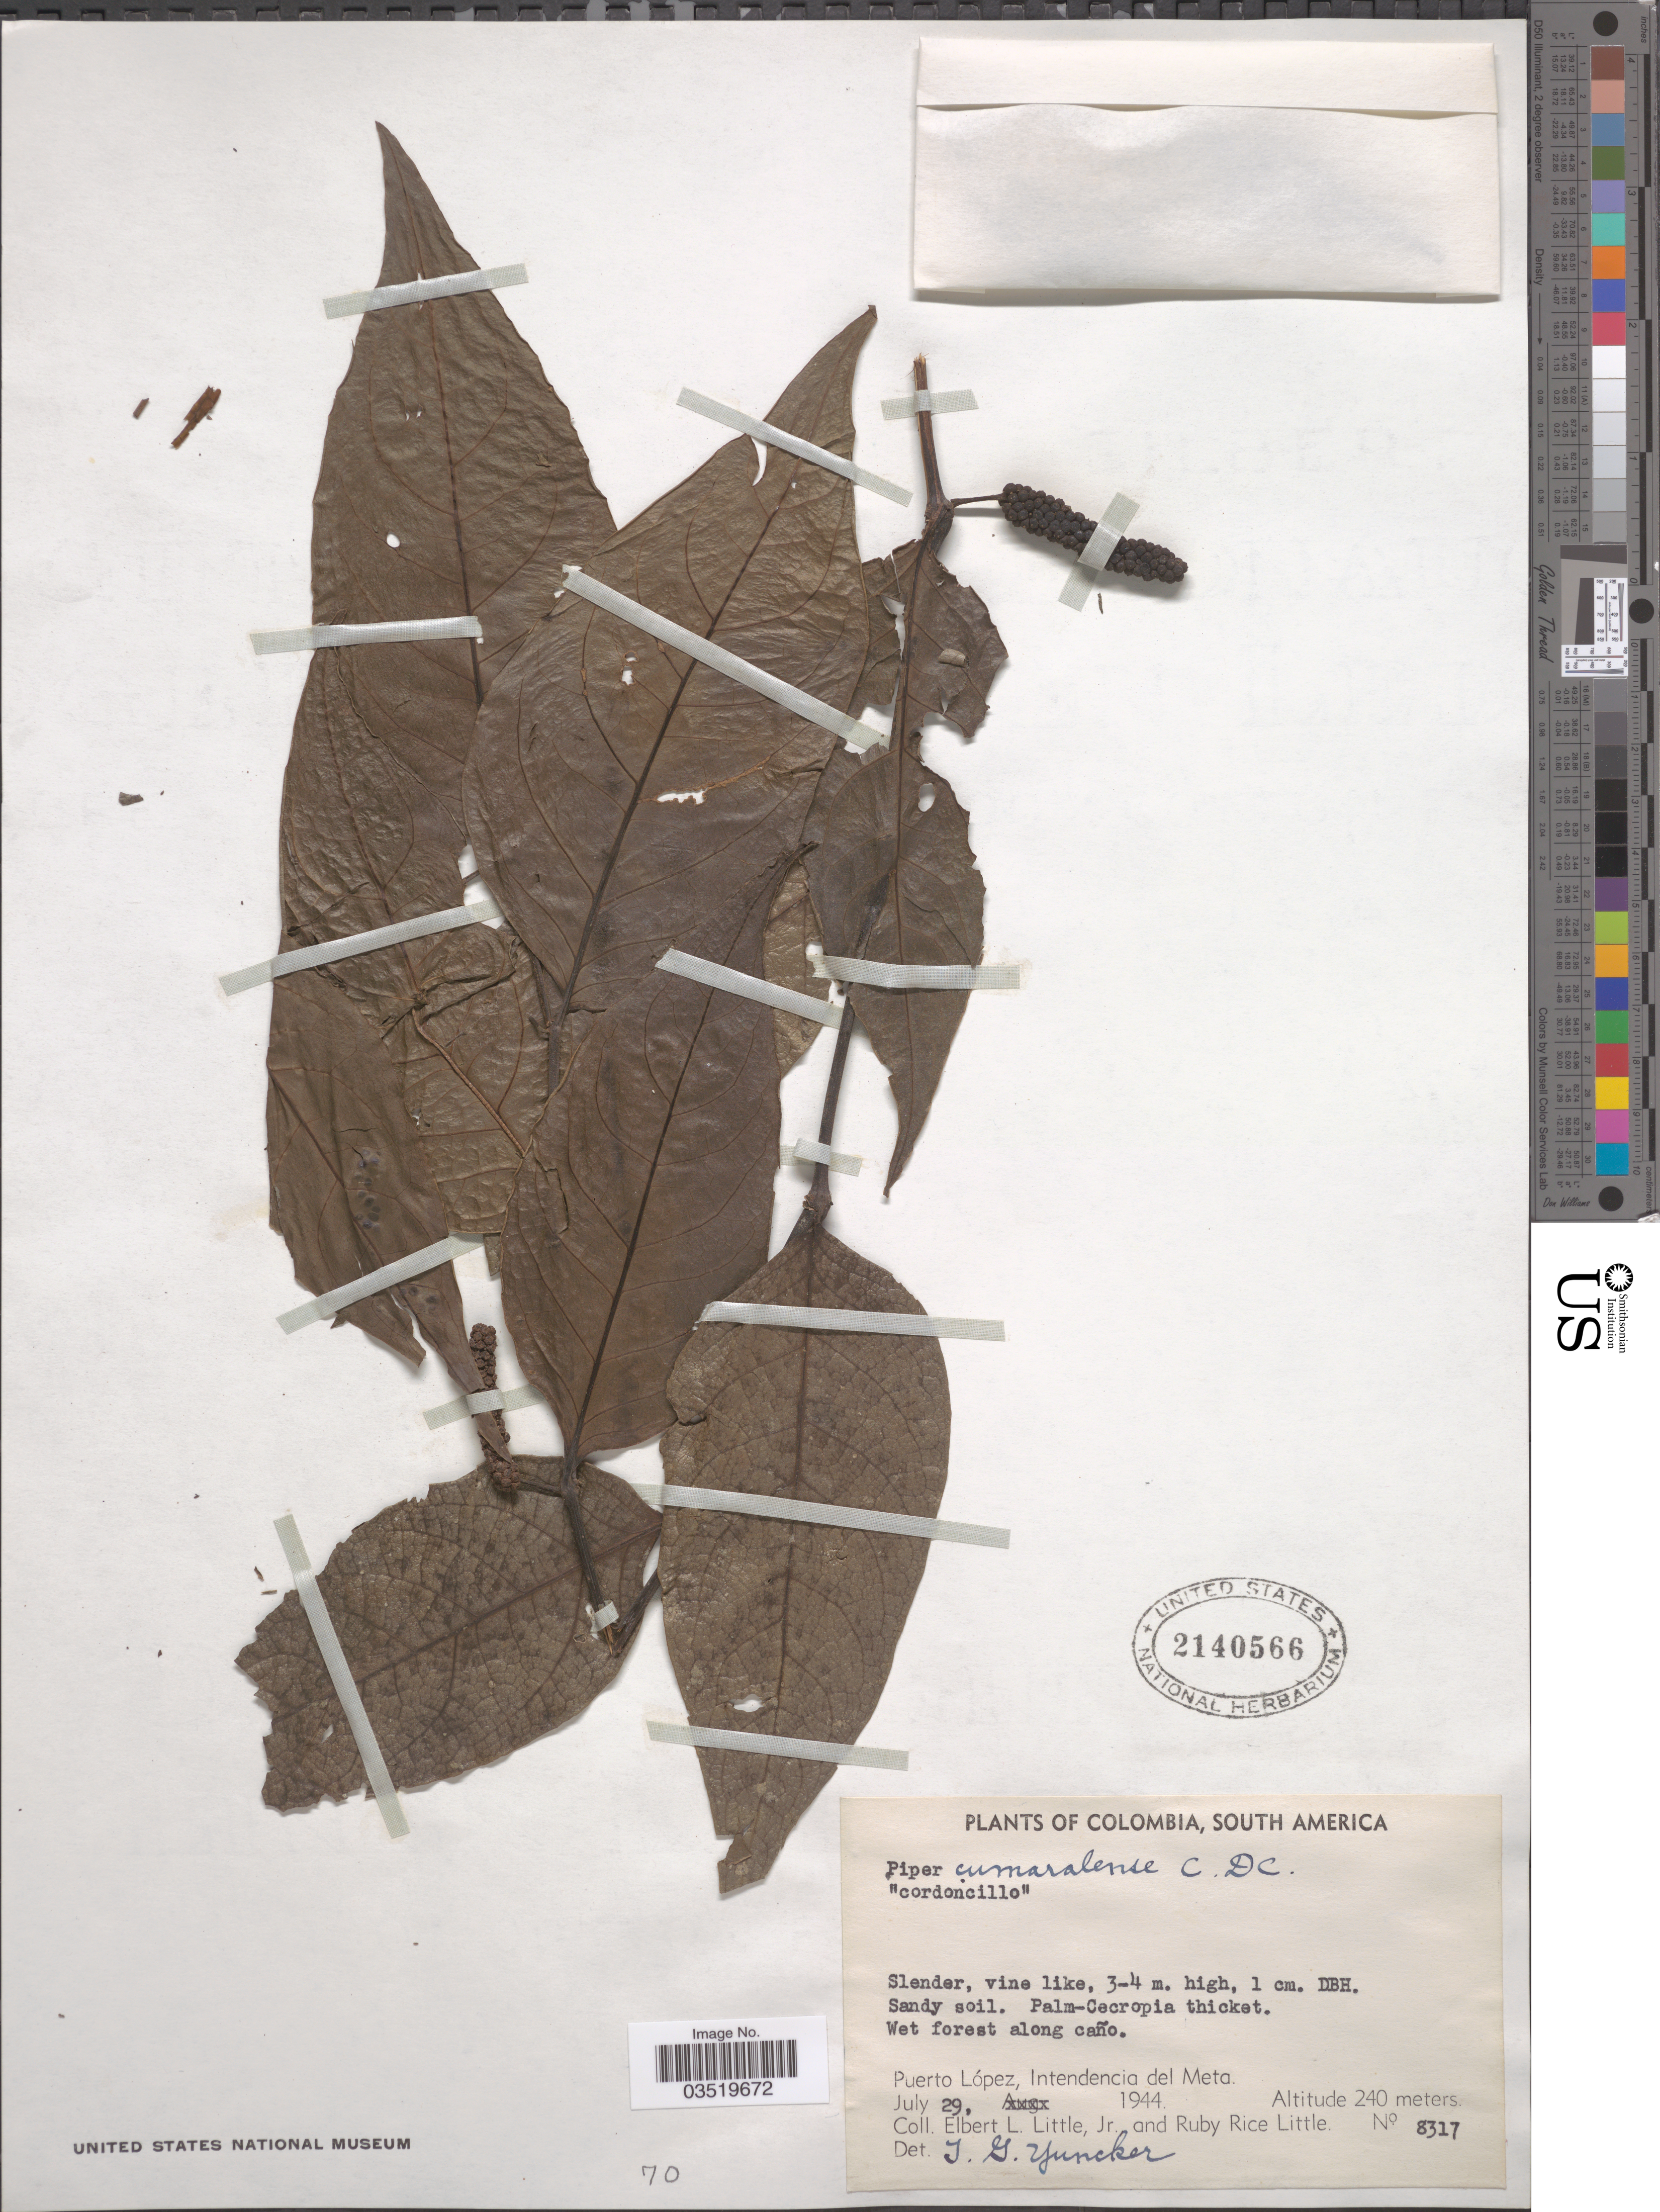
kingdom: Plantae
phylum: Tracheophyta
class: Magnoliopsida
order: Piperales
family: Piperaceae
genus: Piper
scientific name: Piper cumaralense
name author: C. DC.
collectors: E. L. Little & R. R. Little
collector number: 8317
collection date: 1944-07-29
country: Colombia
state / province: Meta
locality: Palm-Cecropia thicket. Wet forest along caño. Puerto López, Intendencia del Meta.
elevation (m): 240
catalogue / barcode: US 2140566